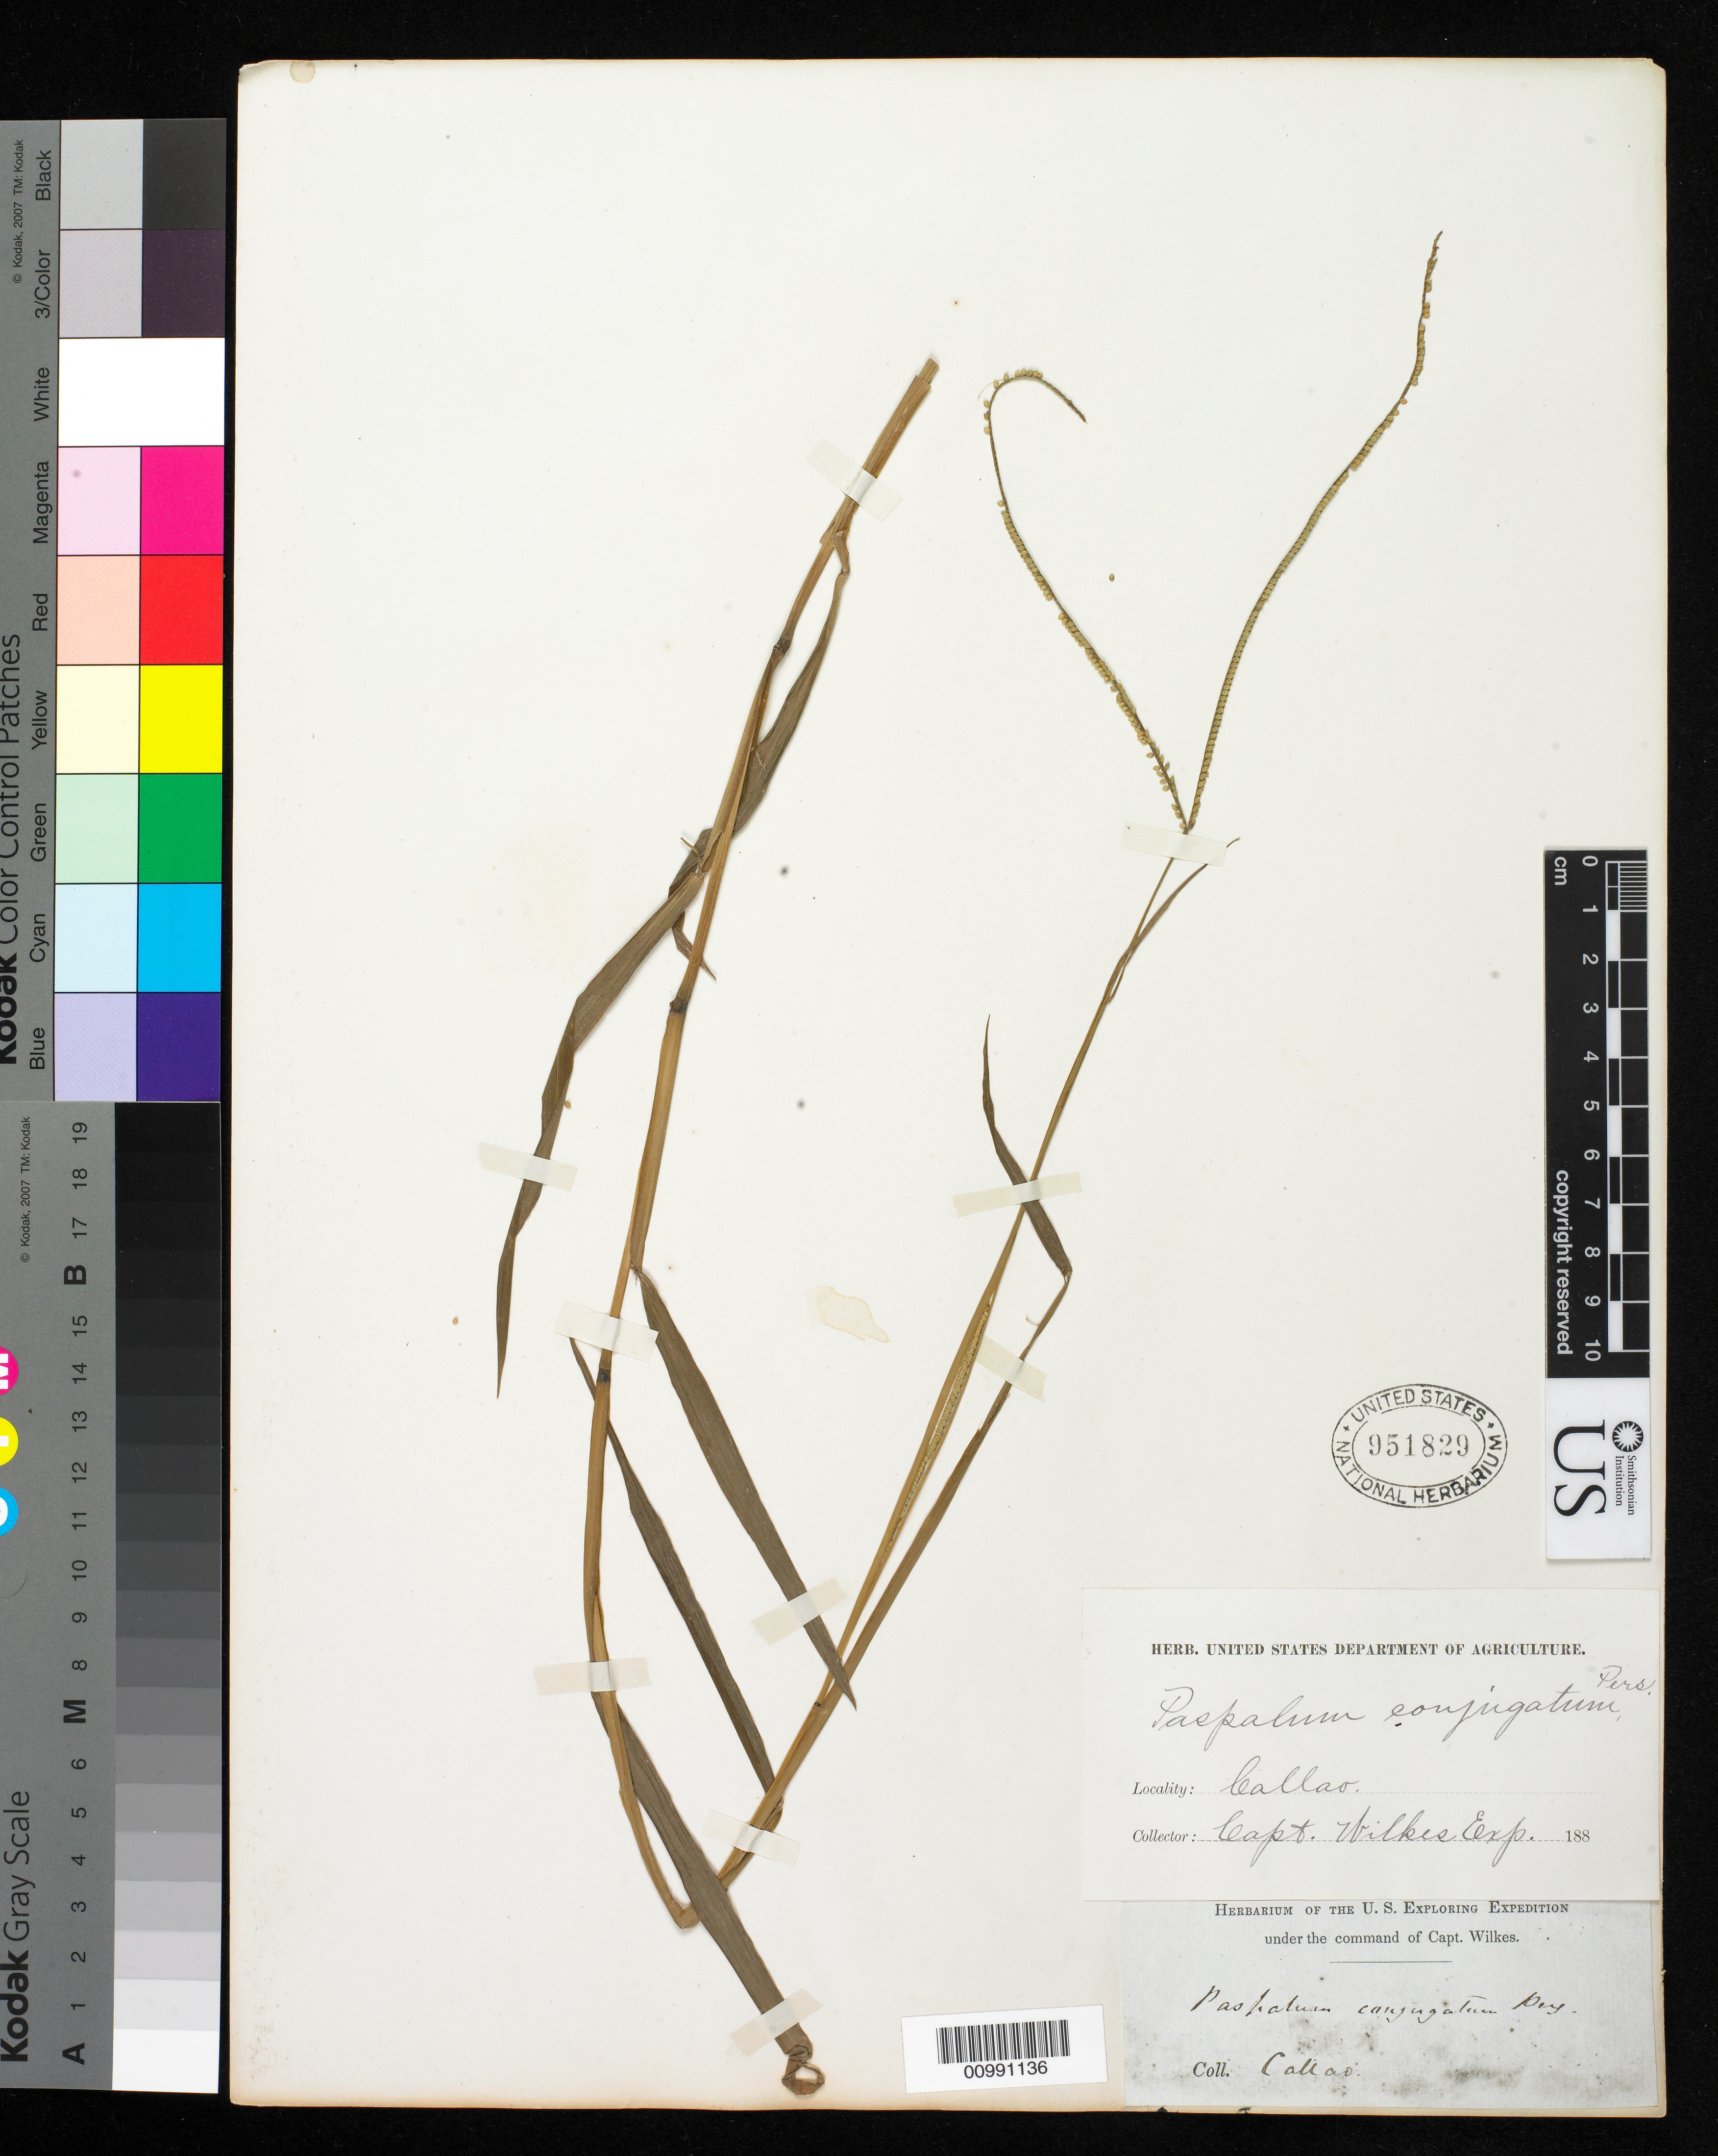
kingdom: Plantae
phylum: Tracheophyta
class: Liliopsida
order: Poales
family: Poaceae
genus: Paspalum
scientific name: Paspalum conjugatum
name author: P.J. Bergius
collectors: Wilkes Explor. Exped.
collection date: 1838/1842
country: Peru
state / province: Callao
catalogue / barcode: US 951829